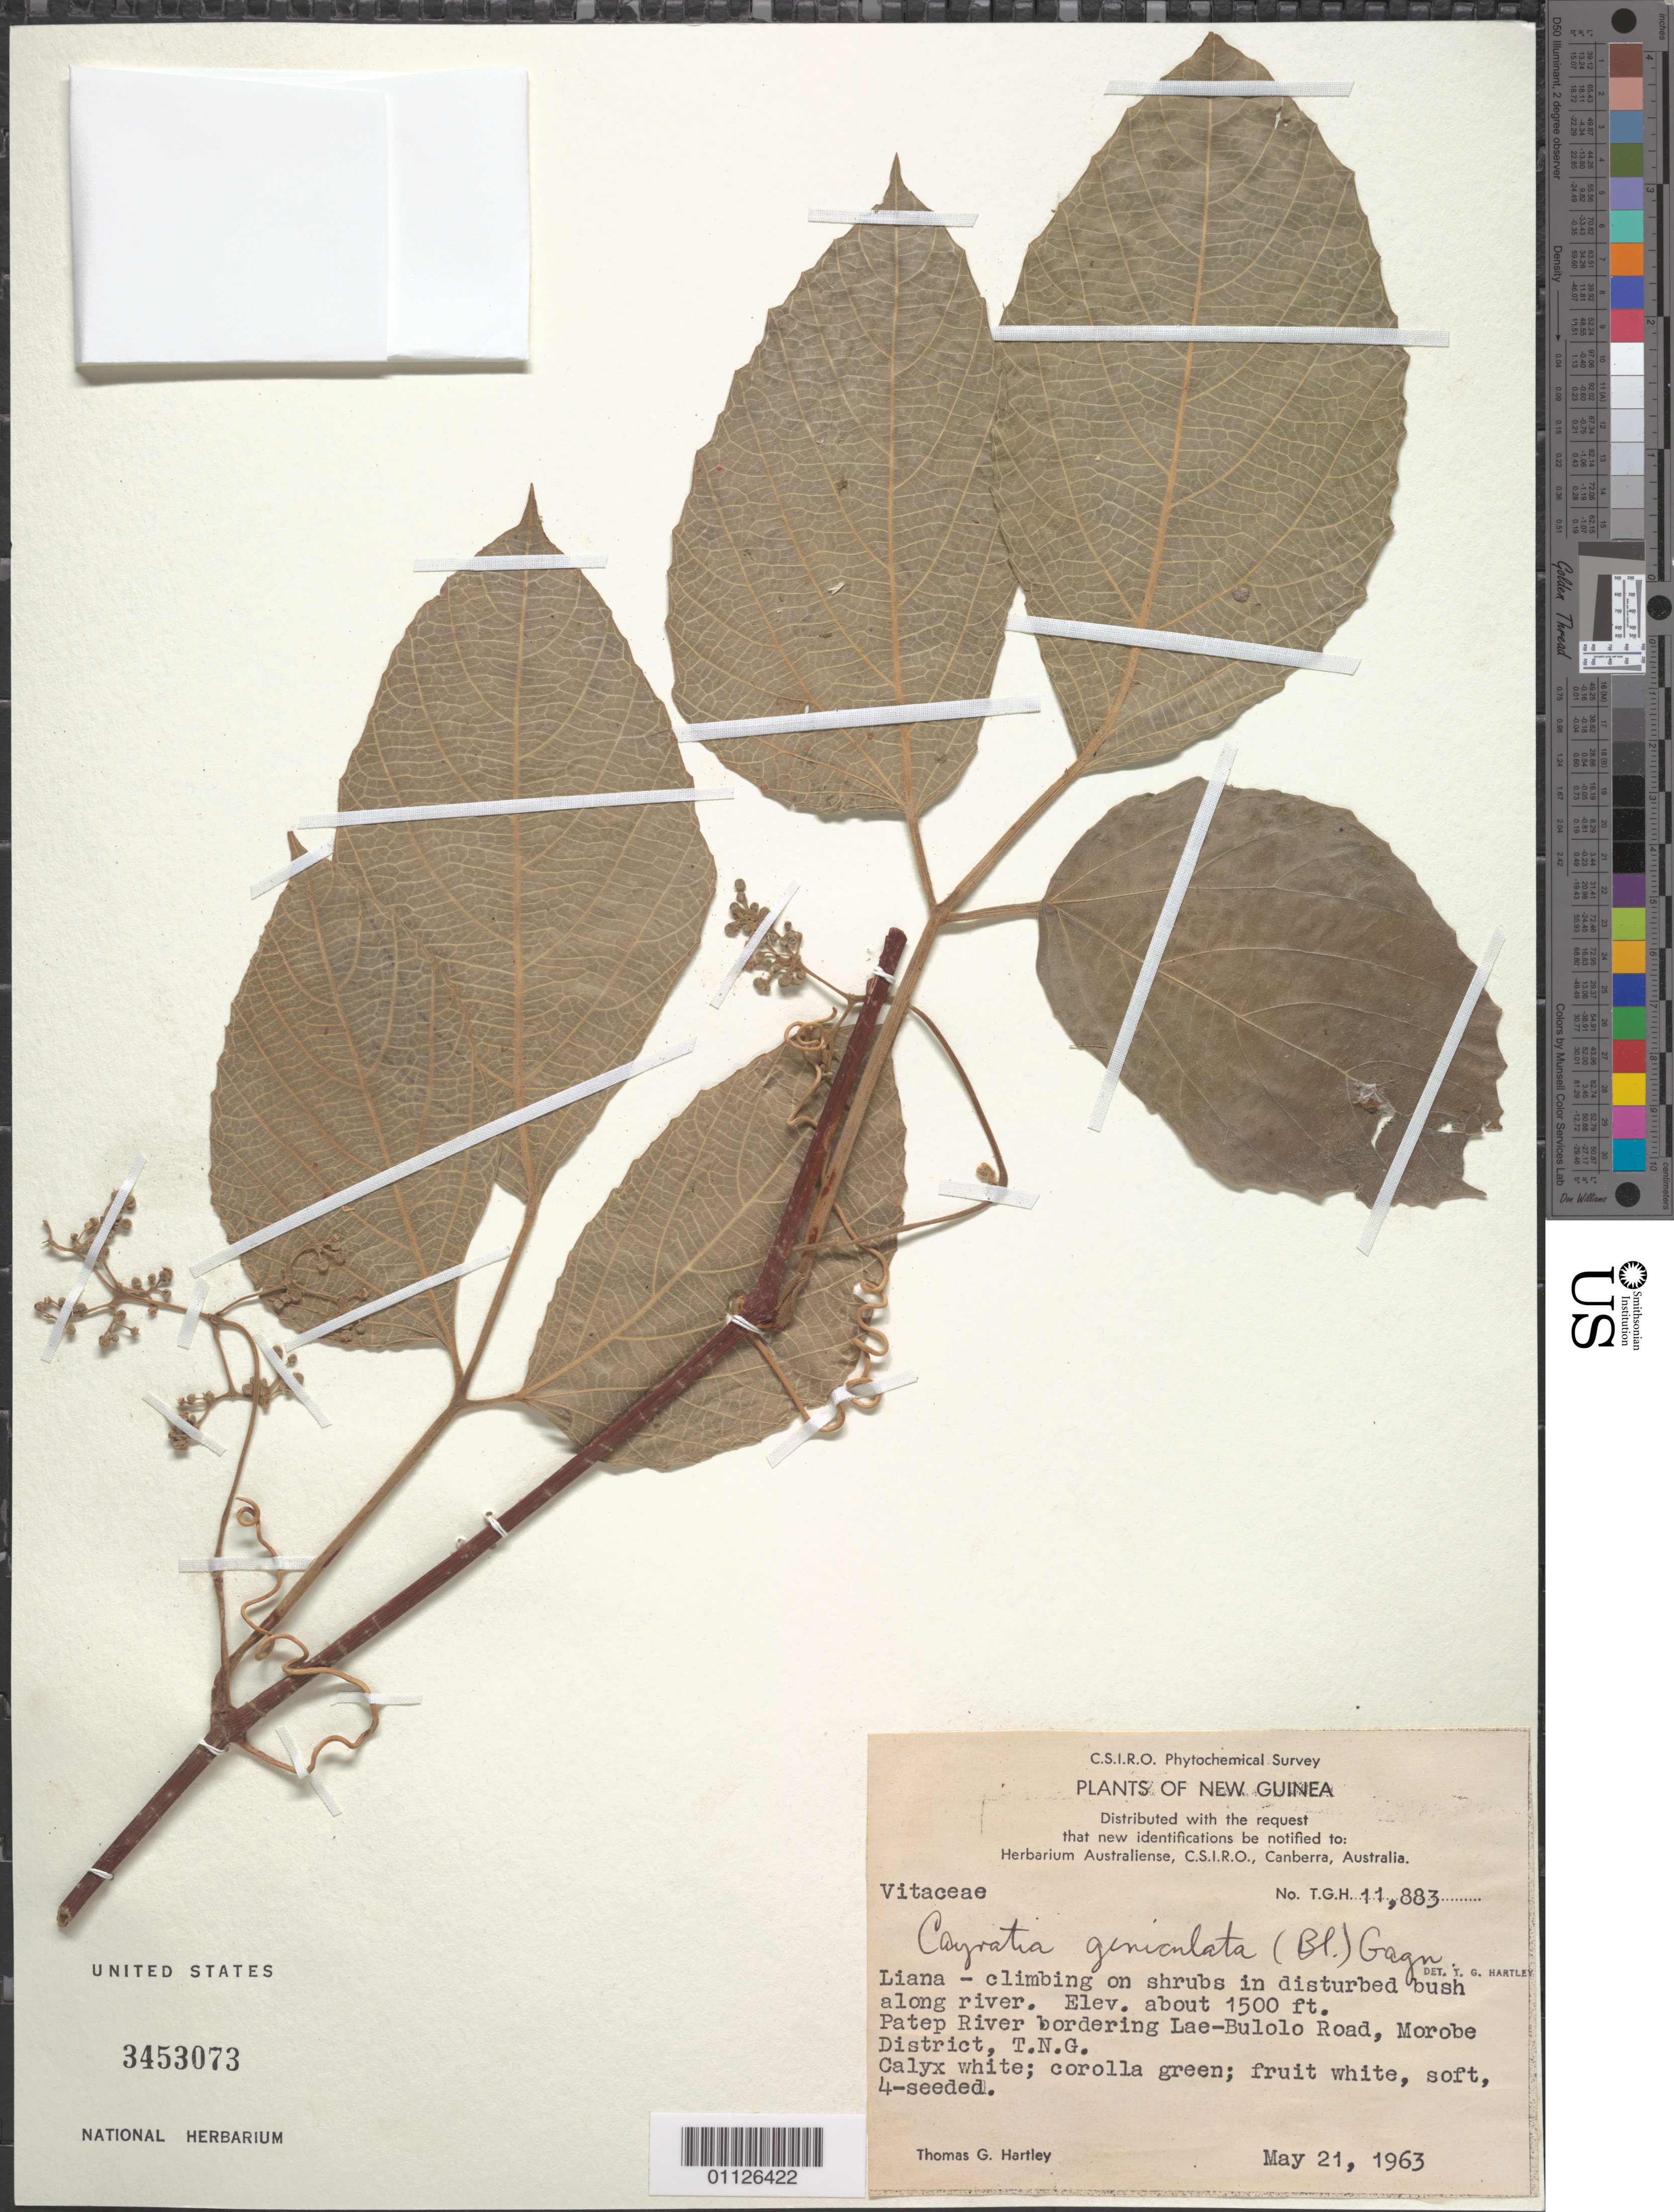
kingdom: Plantae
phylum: Tracheophyta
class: Magnoliopsida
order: Vitales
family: Vitaceae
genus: Cayratia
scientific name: Cayratia geniculata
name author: (Blume) Gagnep.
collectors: T. G. Hartley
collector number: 11883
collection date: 1963-05-21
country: Papua New Guinea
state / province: Morobe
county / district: Morobe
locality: Patep River bordering Lae-Bulolo Road.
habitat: Liana - climbing on shrubs in disturbed bush along river.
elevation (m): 457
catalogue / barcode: US 3453073